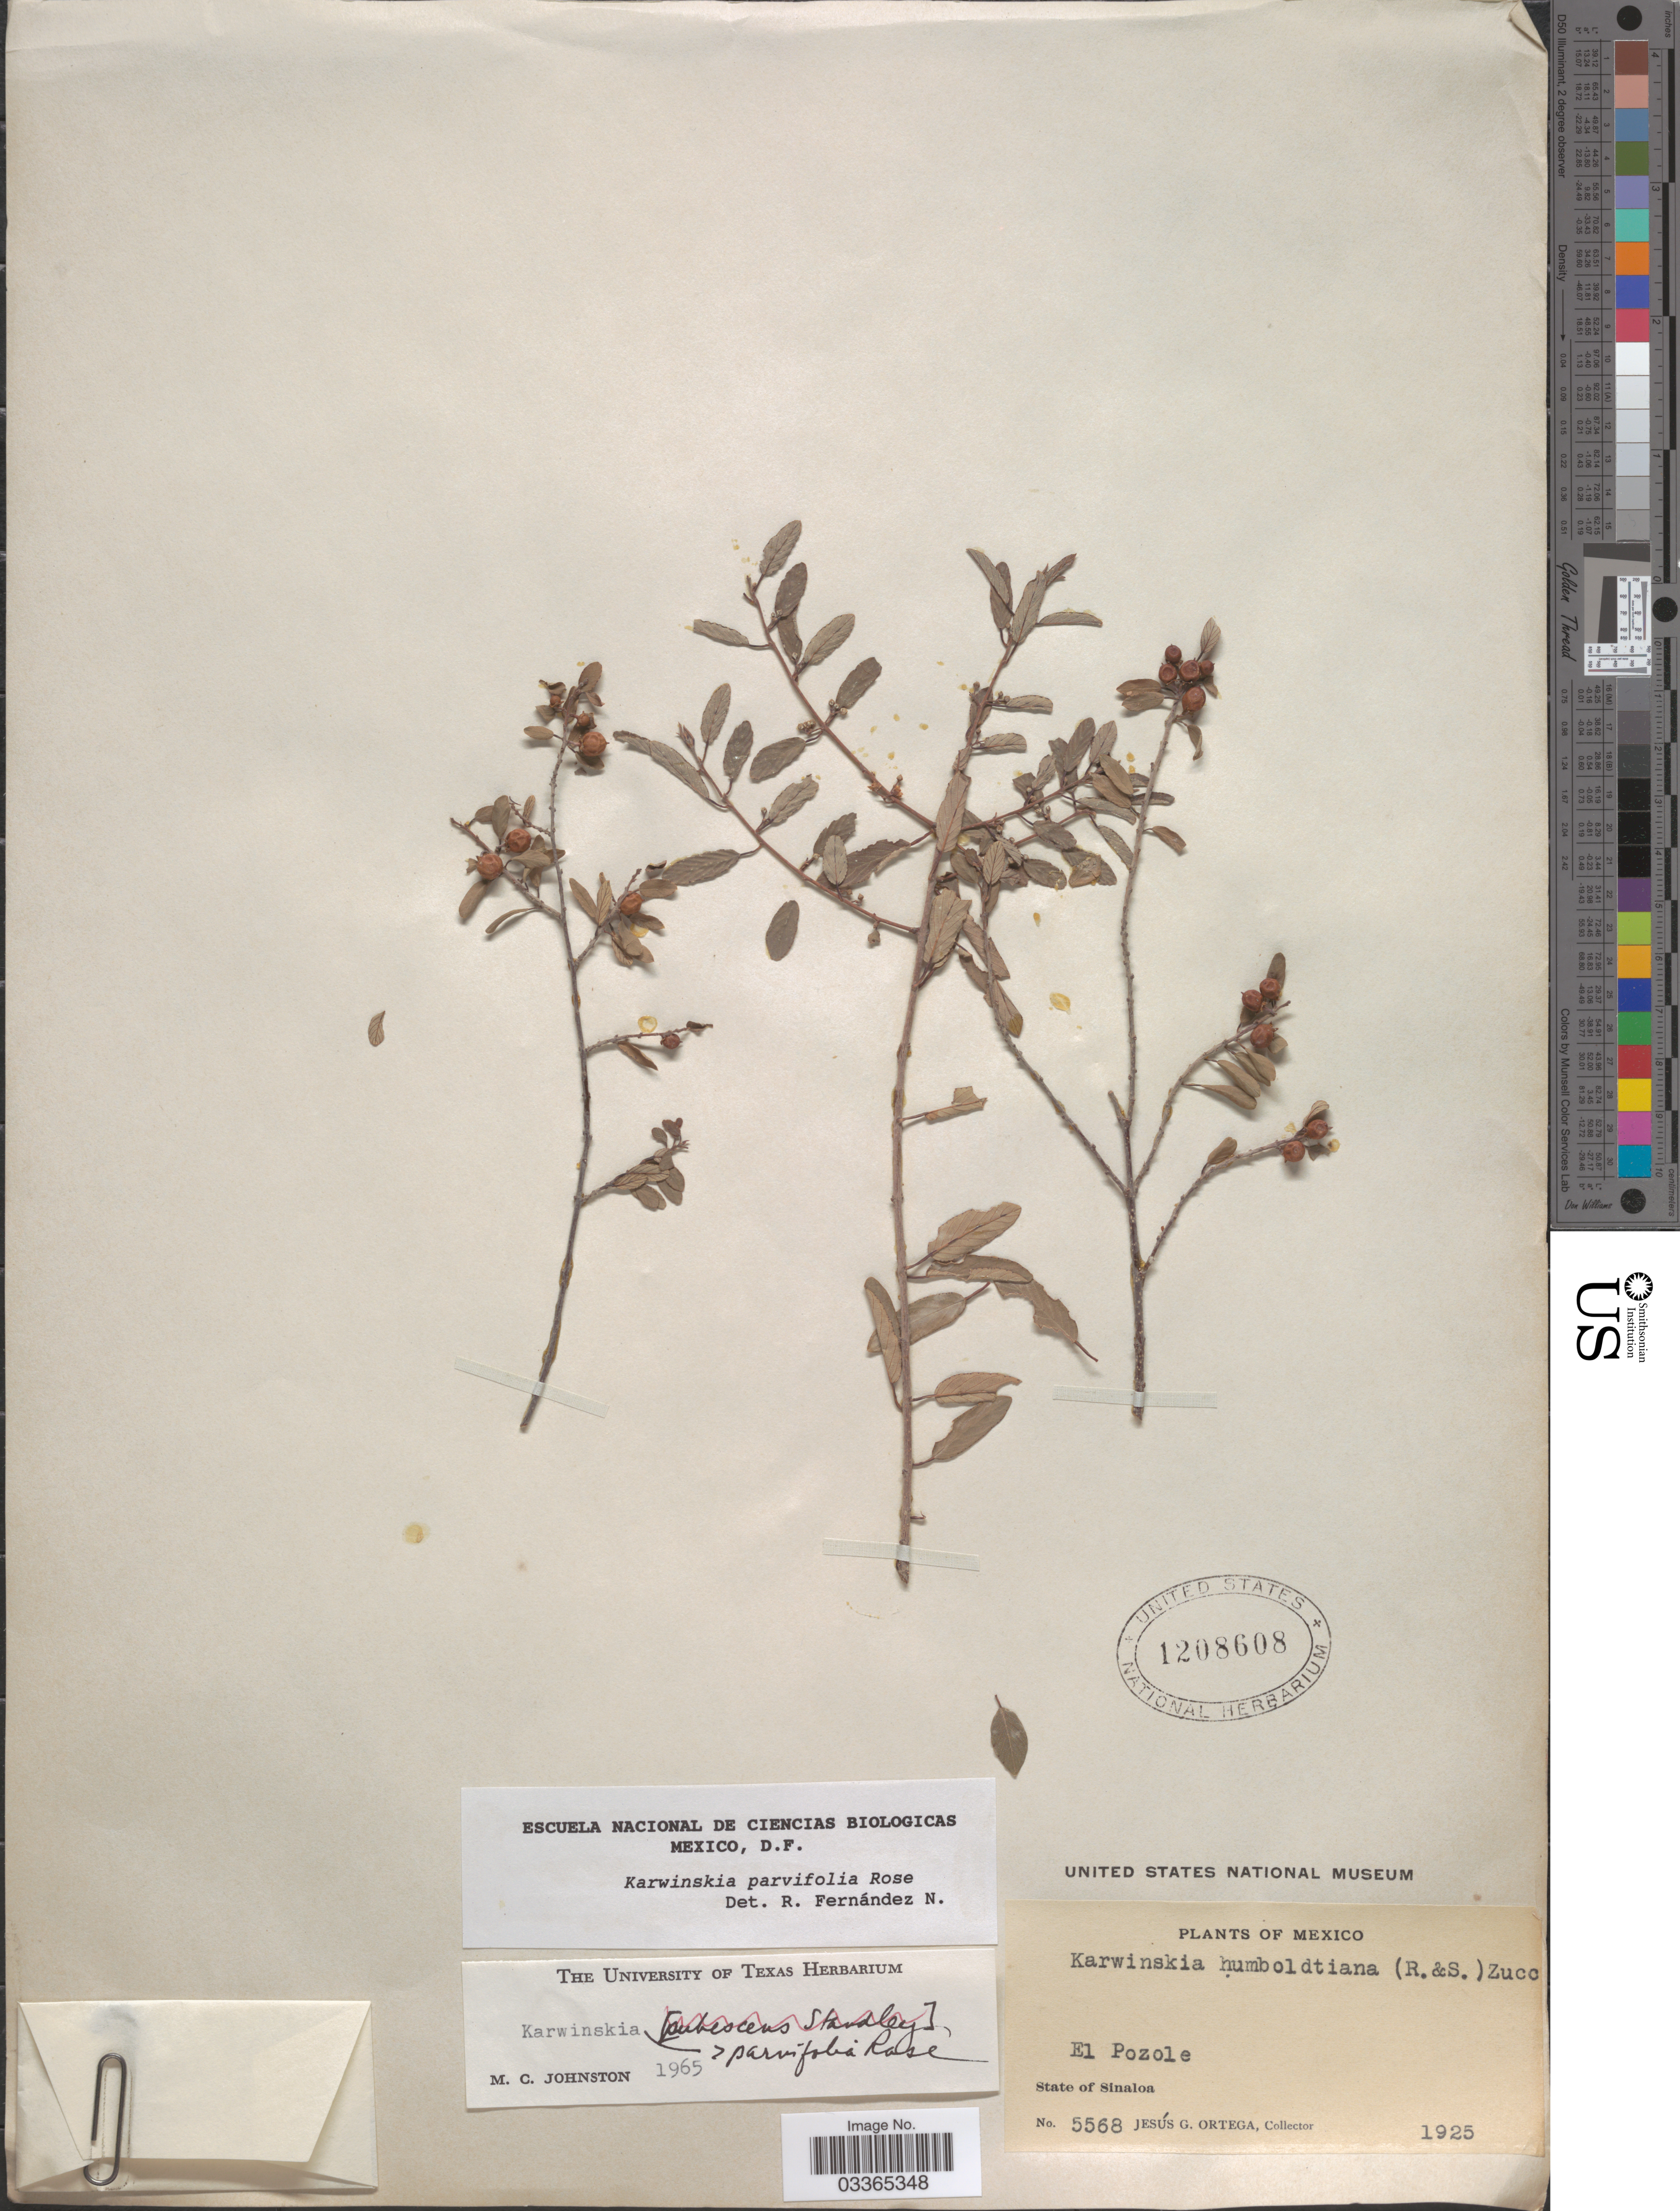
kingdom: Plantae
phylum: Tracheophyta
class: Magnoliopsida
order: Rosales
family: Rhamnaceae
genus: Karwinskia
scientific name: Karwinskia parvifolia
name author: Rose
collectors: J. Ortega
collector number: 5568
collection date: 1925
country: Mexico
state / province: Sinaloa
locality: El Pozole.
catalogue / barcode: US 1208608